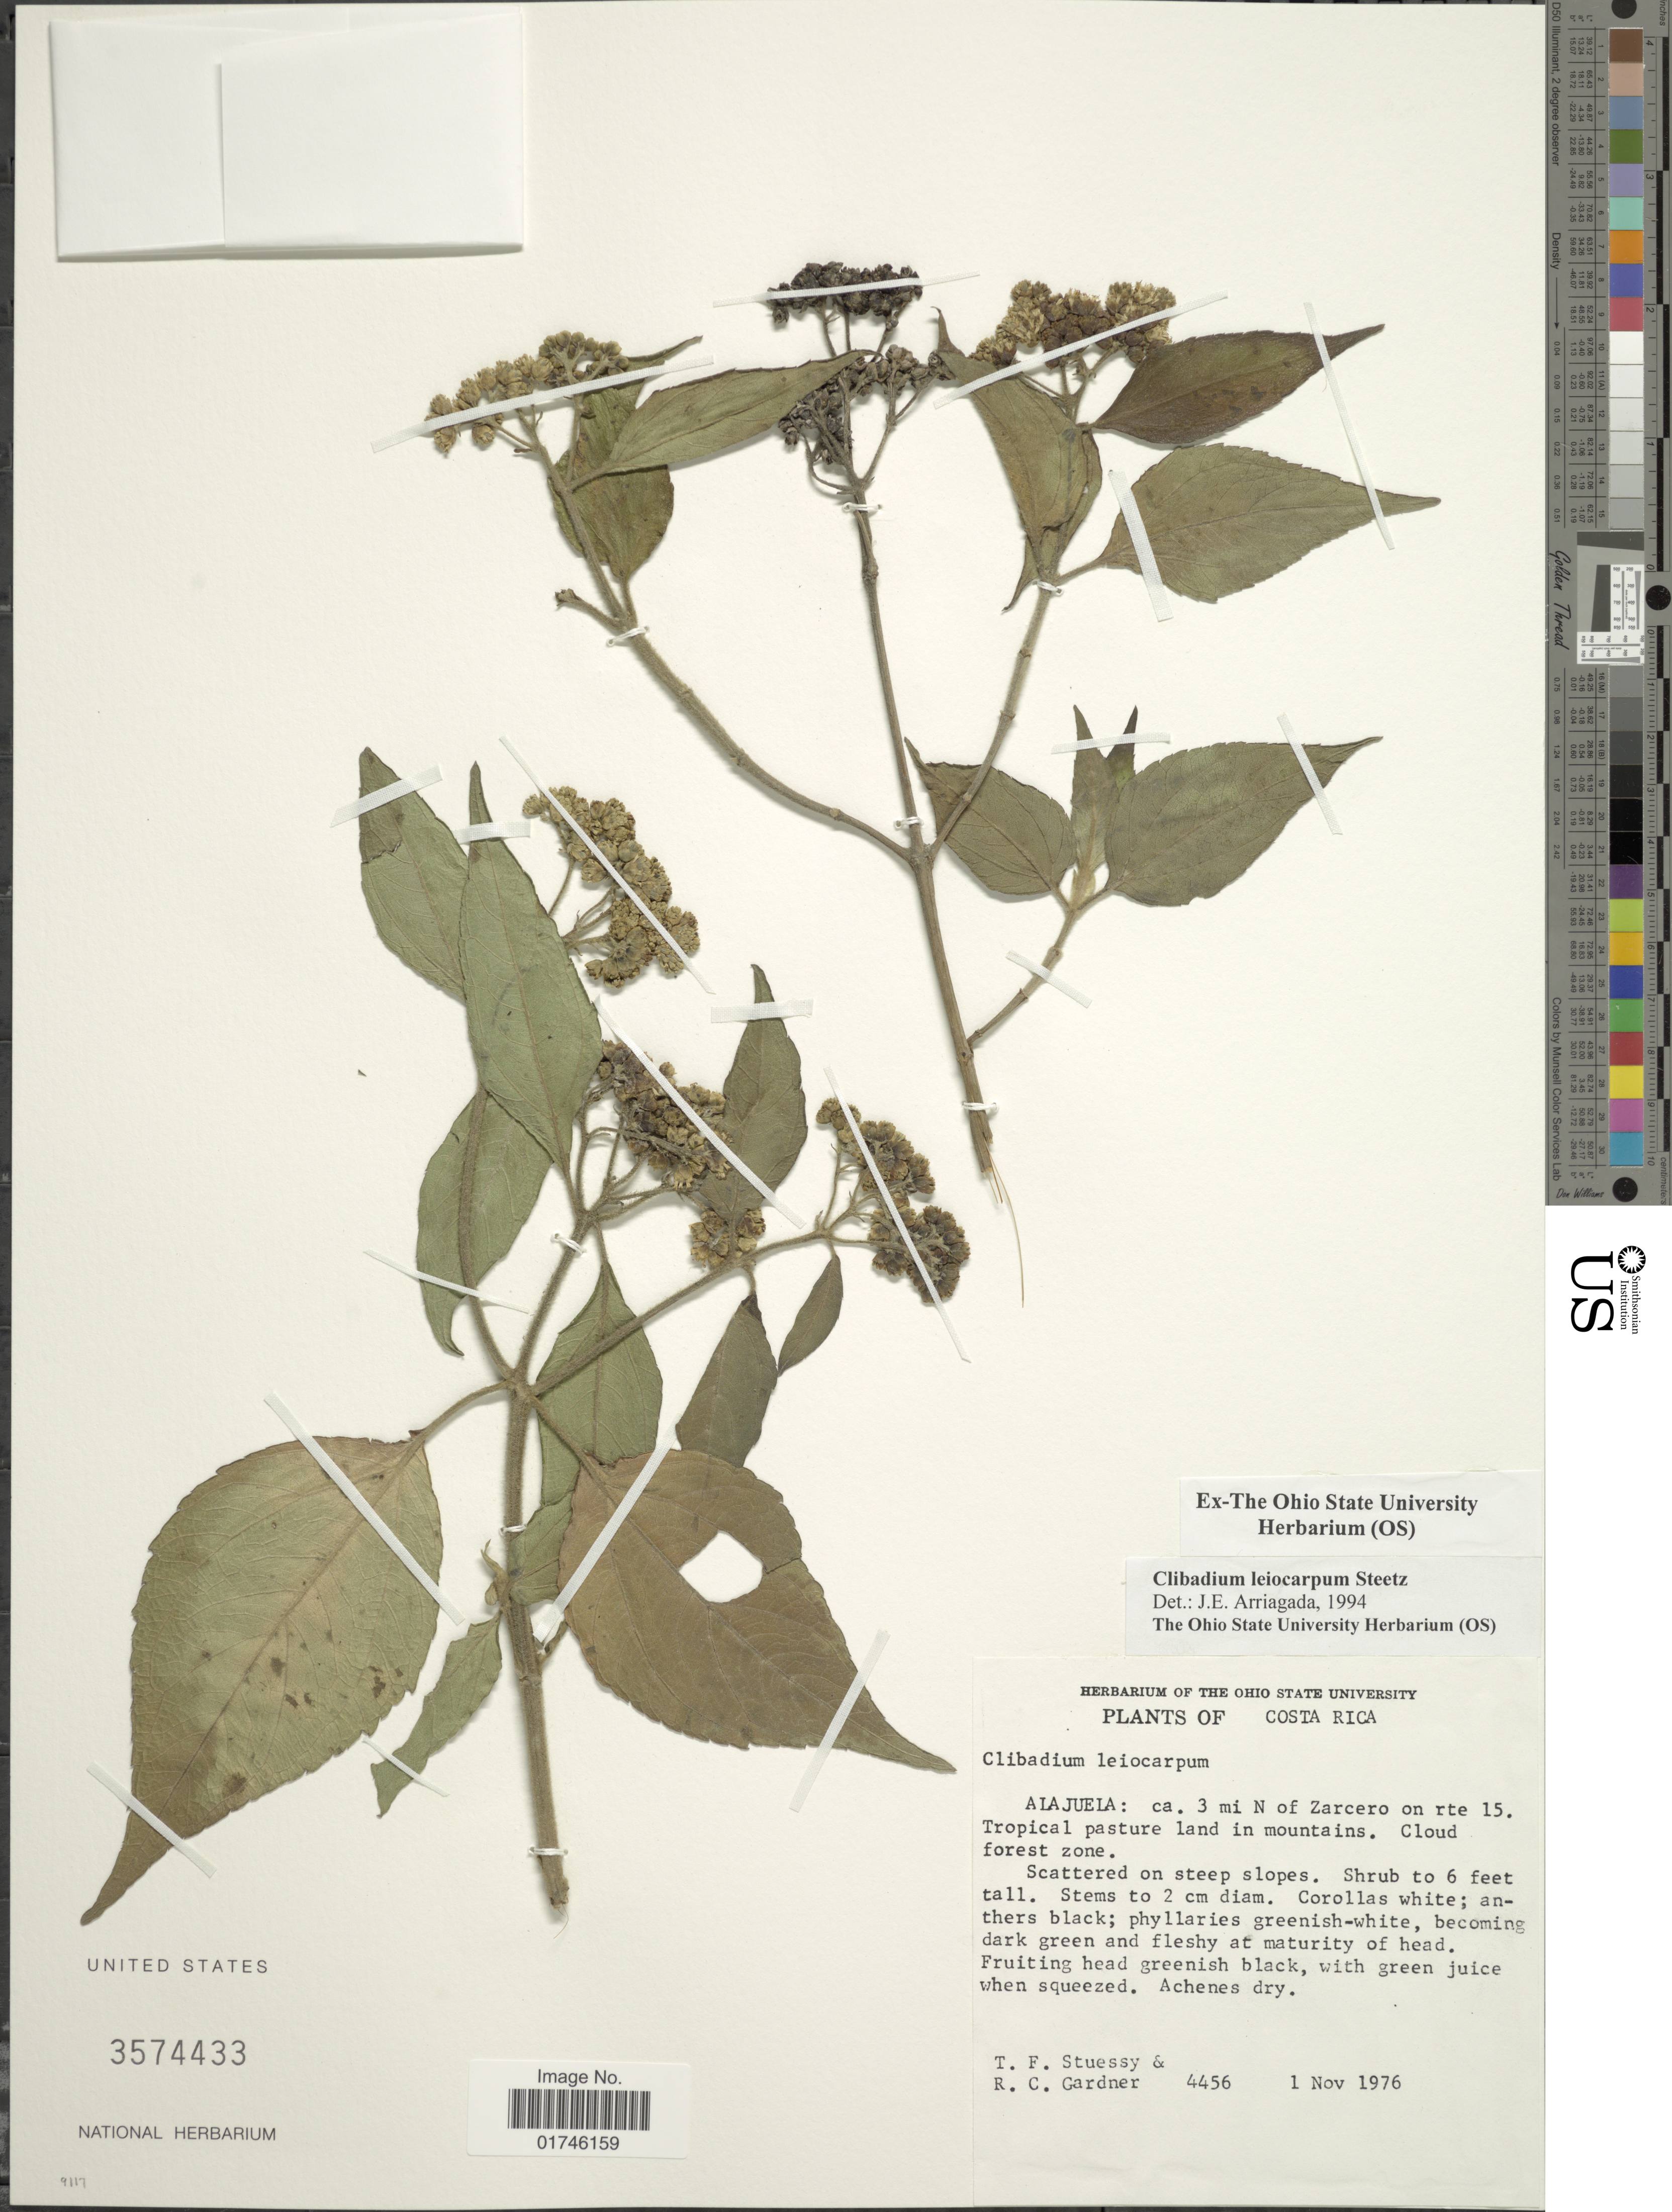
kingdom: Plantae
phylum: Tracheophyta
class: Magnoliopsida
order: Asterales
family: Asteraceae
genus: Clibadium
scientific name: Clibadium leiocarpum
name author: Steetz in Seem.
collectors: T. Stuessy & R. C. Gardner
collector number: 4456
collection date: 1976-11-01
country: Costa Rica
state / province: Alajuela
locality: Alajuela: ca. 3 mi N of Zarcero on rte 15, Tropical pasture land in mountains.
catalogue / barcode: US 3574433